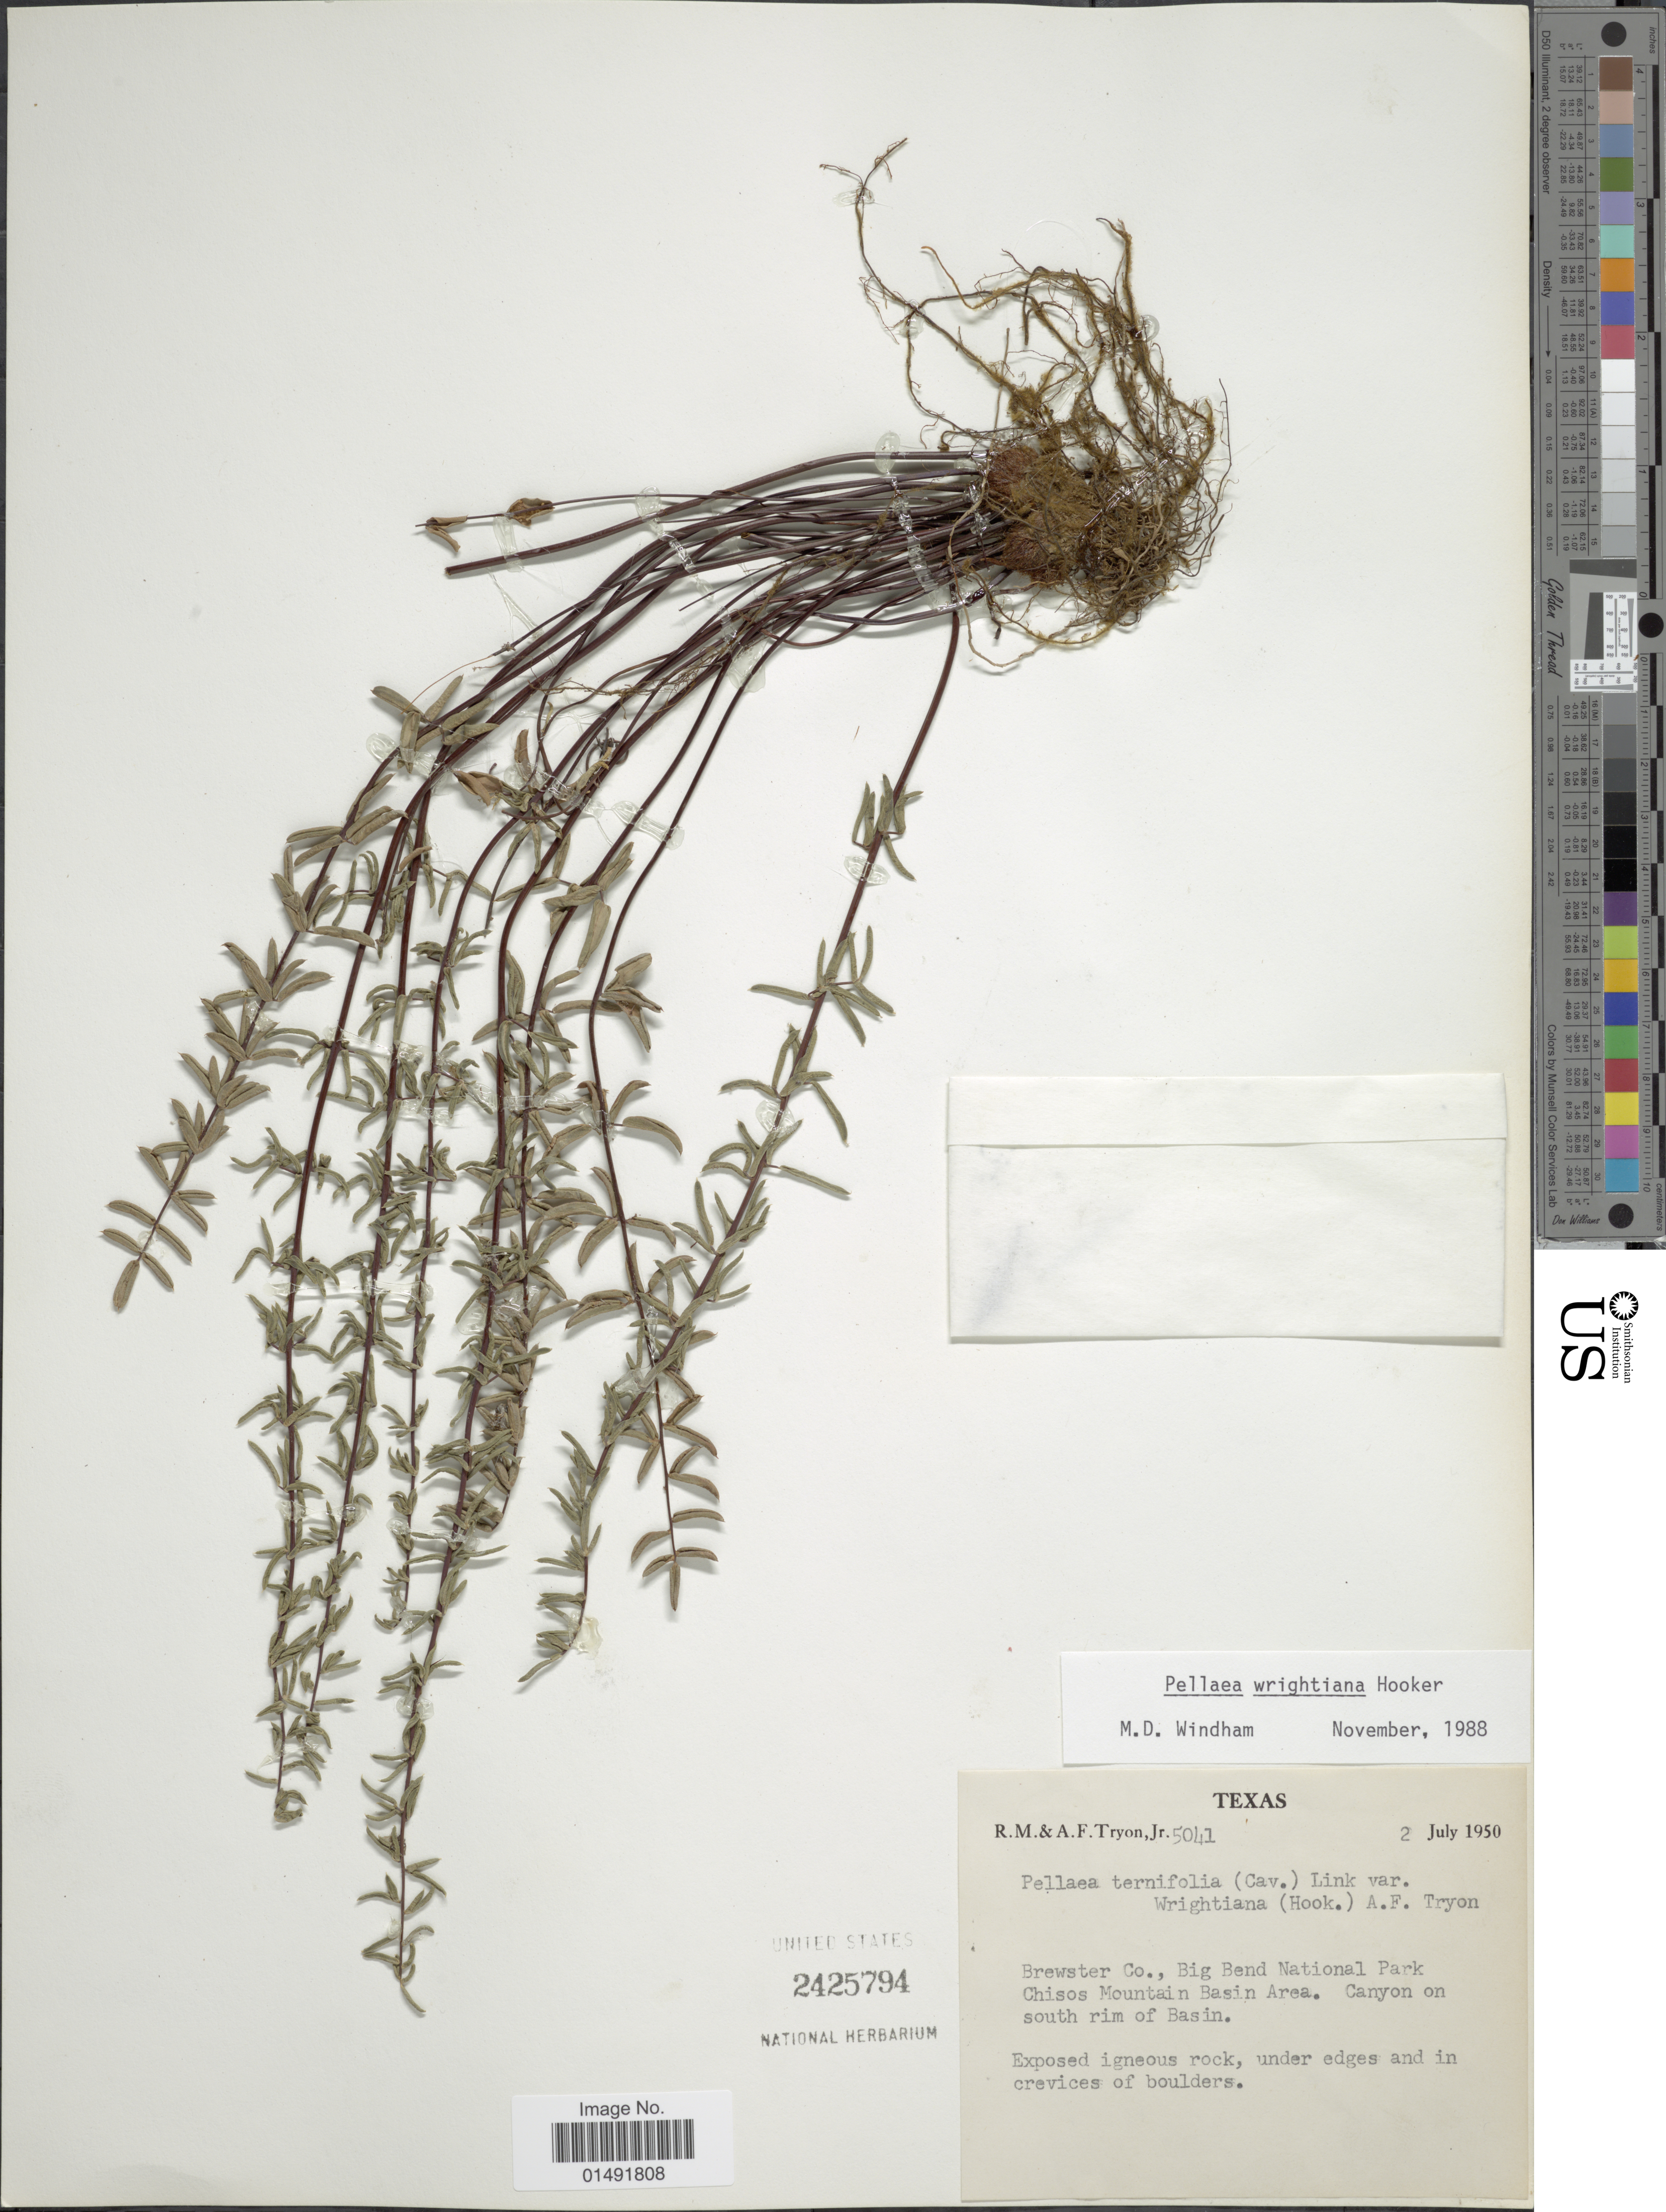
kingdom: Plantae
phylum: Tracheophyta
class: Polypodiopsida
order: Polypodiales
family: Pteridaceae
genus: Pellaea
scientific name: Pellaea wrightiana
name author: Hook.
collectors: R. M. Tryon & A. F. Tryon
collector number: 5041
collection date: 1950-07-02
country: United States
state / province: Texas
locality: Brewster Co., Big Bend National Park Chisos Mountain Basin Area. Canyon on south rim of Basin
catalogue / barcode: US 2425794